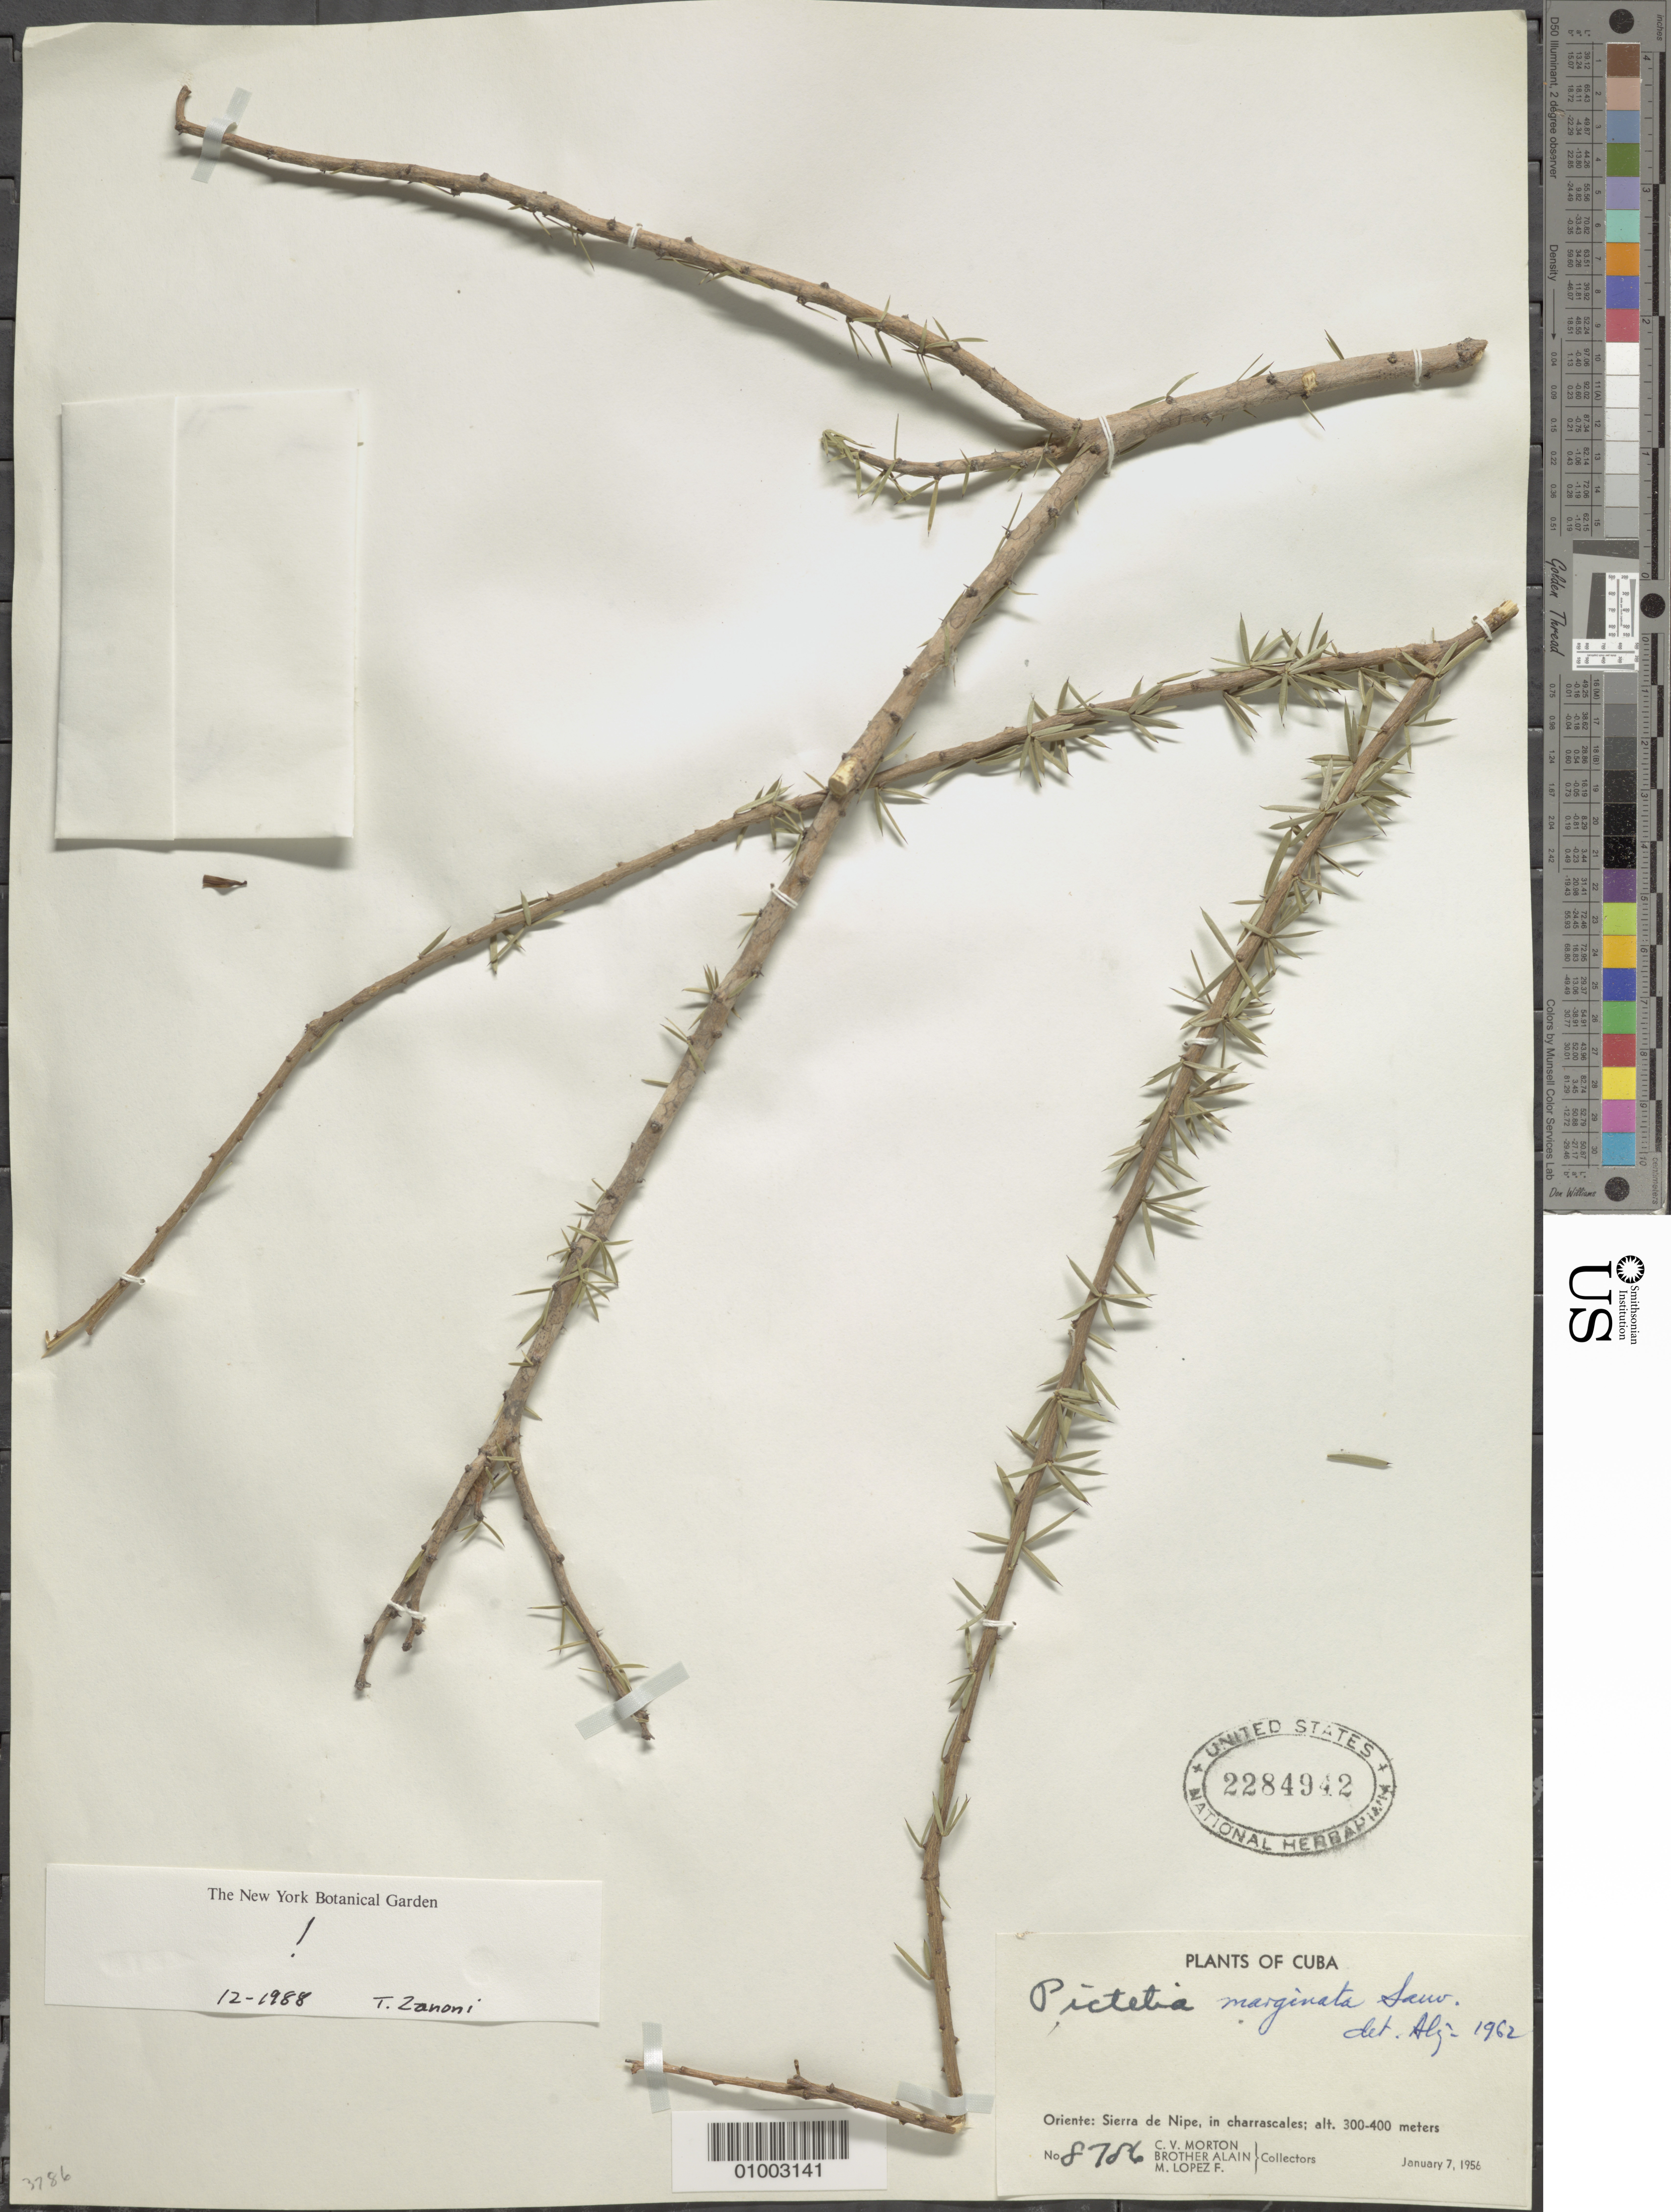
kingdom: Plantae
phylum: Tracheophyta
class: Magnoliopsida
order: Fabales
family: Fabaceae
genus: Pictetia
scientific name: Pictetia marginata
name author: C. Wright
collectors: C. V. Morton, A. H. Liogier & M. López Figueiras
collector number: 8786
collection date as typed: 07 Jan 1956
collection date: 1956-01-07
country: Cuba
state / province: Holguín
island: Cuba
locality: Sierra de Nipe, in charrascales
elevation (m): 300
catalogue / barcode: US 2284942